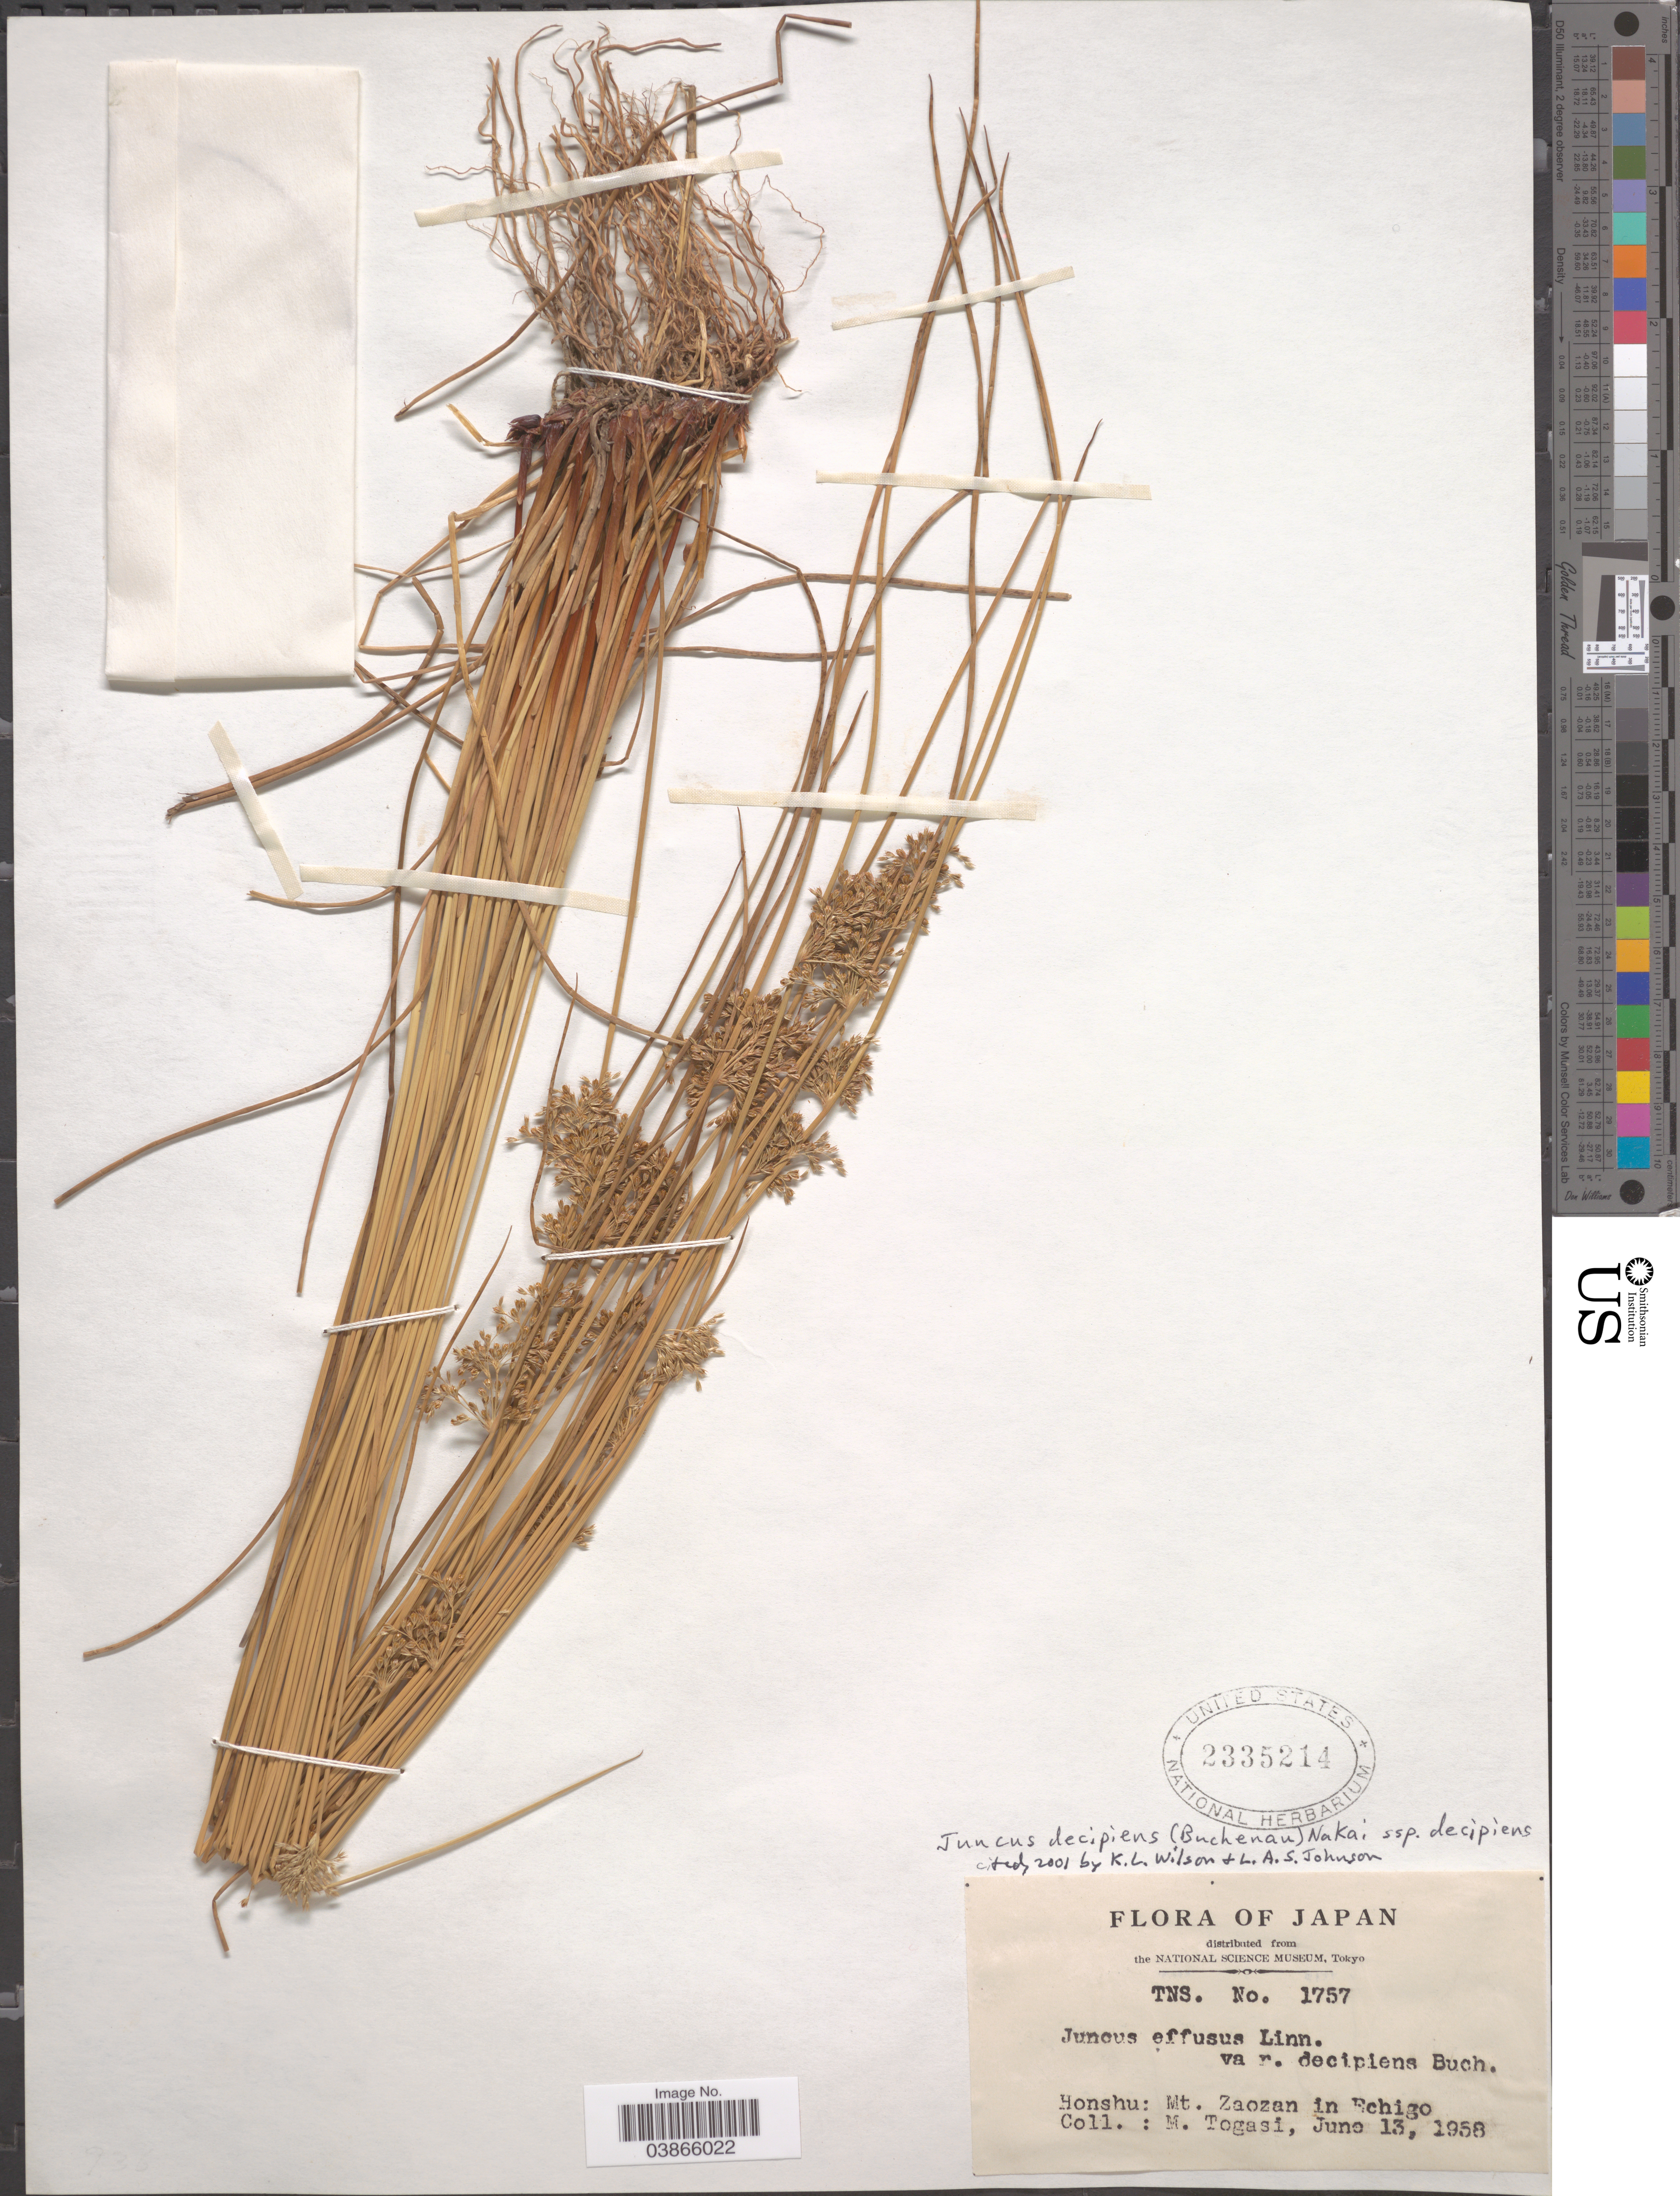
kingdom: Plantae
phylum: Tracheophyta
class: Liliopsida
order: Poales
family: Juncaceae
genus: Juncus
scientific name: Juncus decipiens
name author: (Buchenau) Nakai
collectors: M. Togasi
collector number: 1757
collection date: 1958-06-13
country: Japan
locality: Honshu: Mt. Zaozan in Echigo.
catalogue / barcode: US 2335214